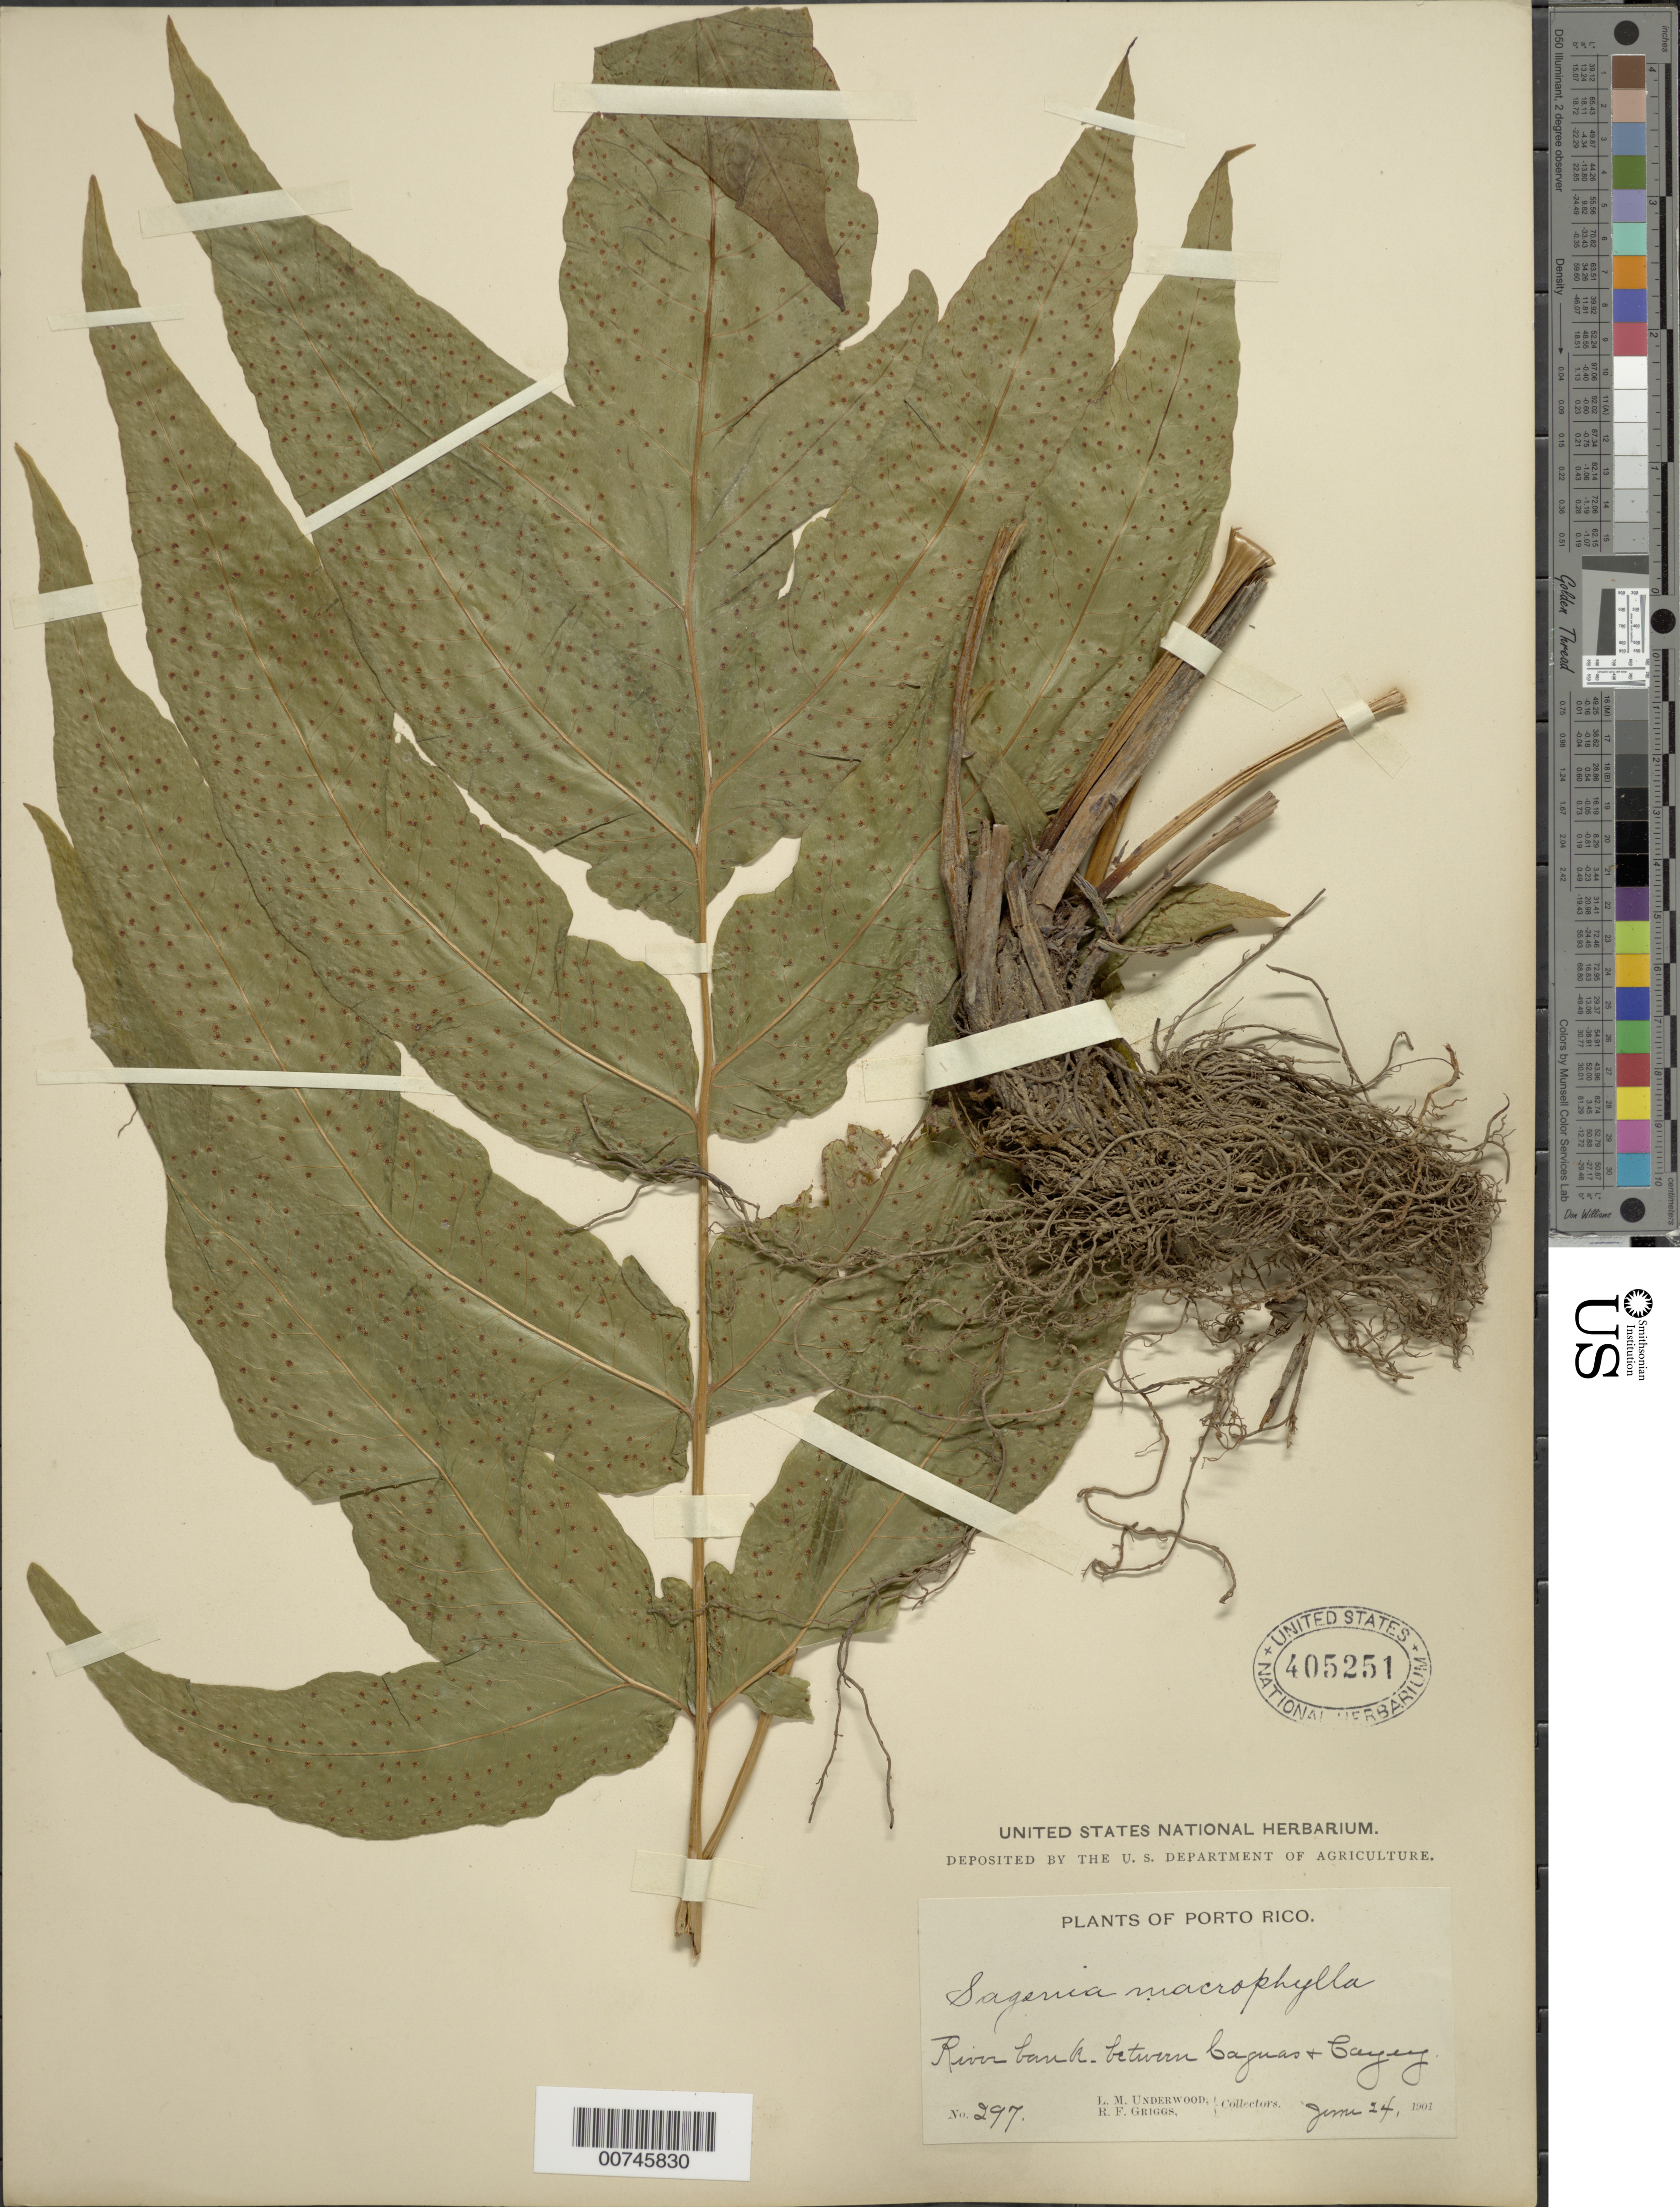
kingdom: Plantae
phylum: Tracheophyta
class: Polypodiopsida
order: Polypodiales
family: Tectariaceae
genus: Tectaria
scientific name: Tectaria incisa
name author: Cav.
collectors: L. M. Underwood & R. F. Griggs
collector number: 297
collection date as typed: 24 Jun 1901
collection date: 1901-06-24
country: Puerto Rico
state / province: Caguas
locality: Between Caguas and Cayey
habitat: River bank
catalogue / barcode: US 405251